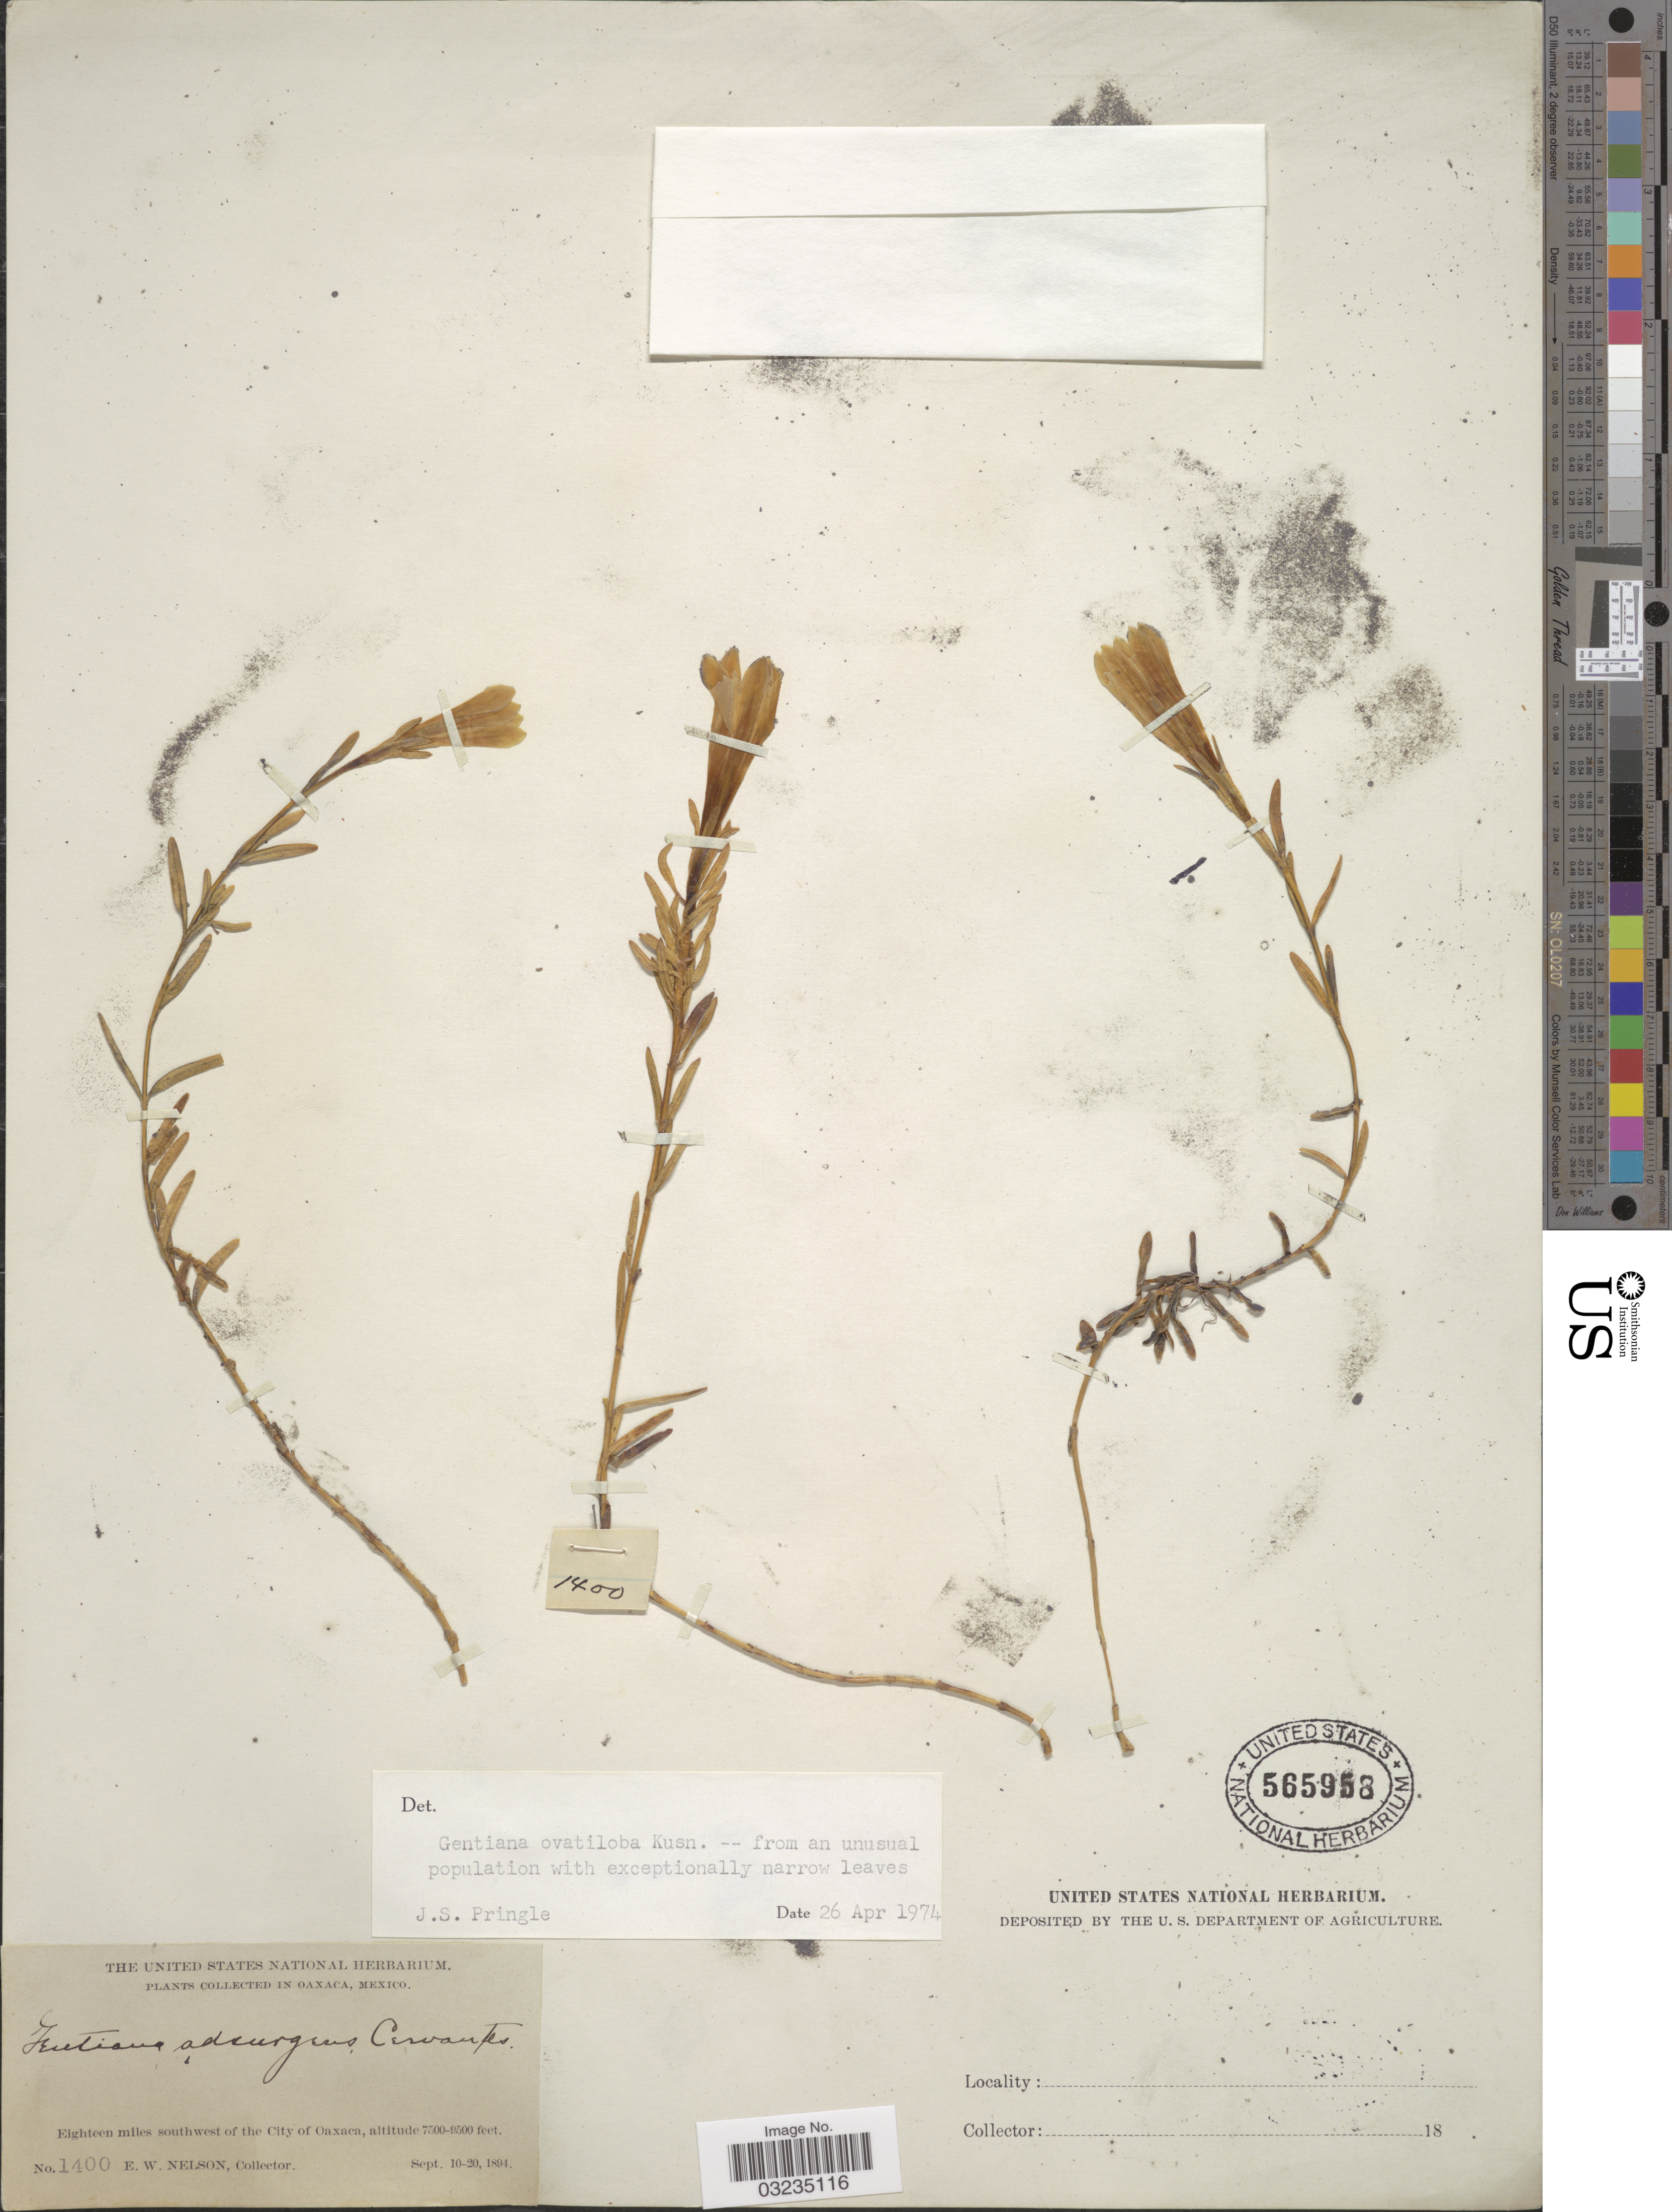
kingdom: Plantae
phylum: Tracheophyta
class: Magnoliopsida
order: Gentianales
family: Gentianaceae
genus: Gentiana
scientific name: Gentiana ovatiloba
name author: Kusn.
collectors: E. W. Nelson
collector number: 1400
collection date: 1894-09-10/1894-09-20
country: Mexico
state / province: Oaxaca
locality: Eighteen miles southwest of the City of Oaxaca.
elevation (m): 2286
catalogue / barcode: US 565958